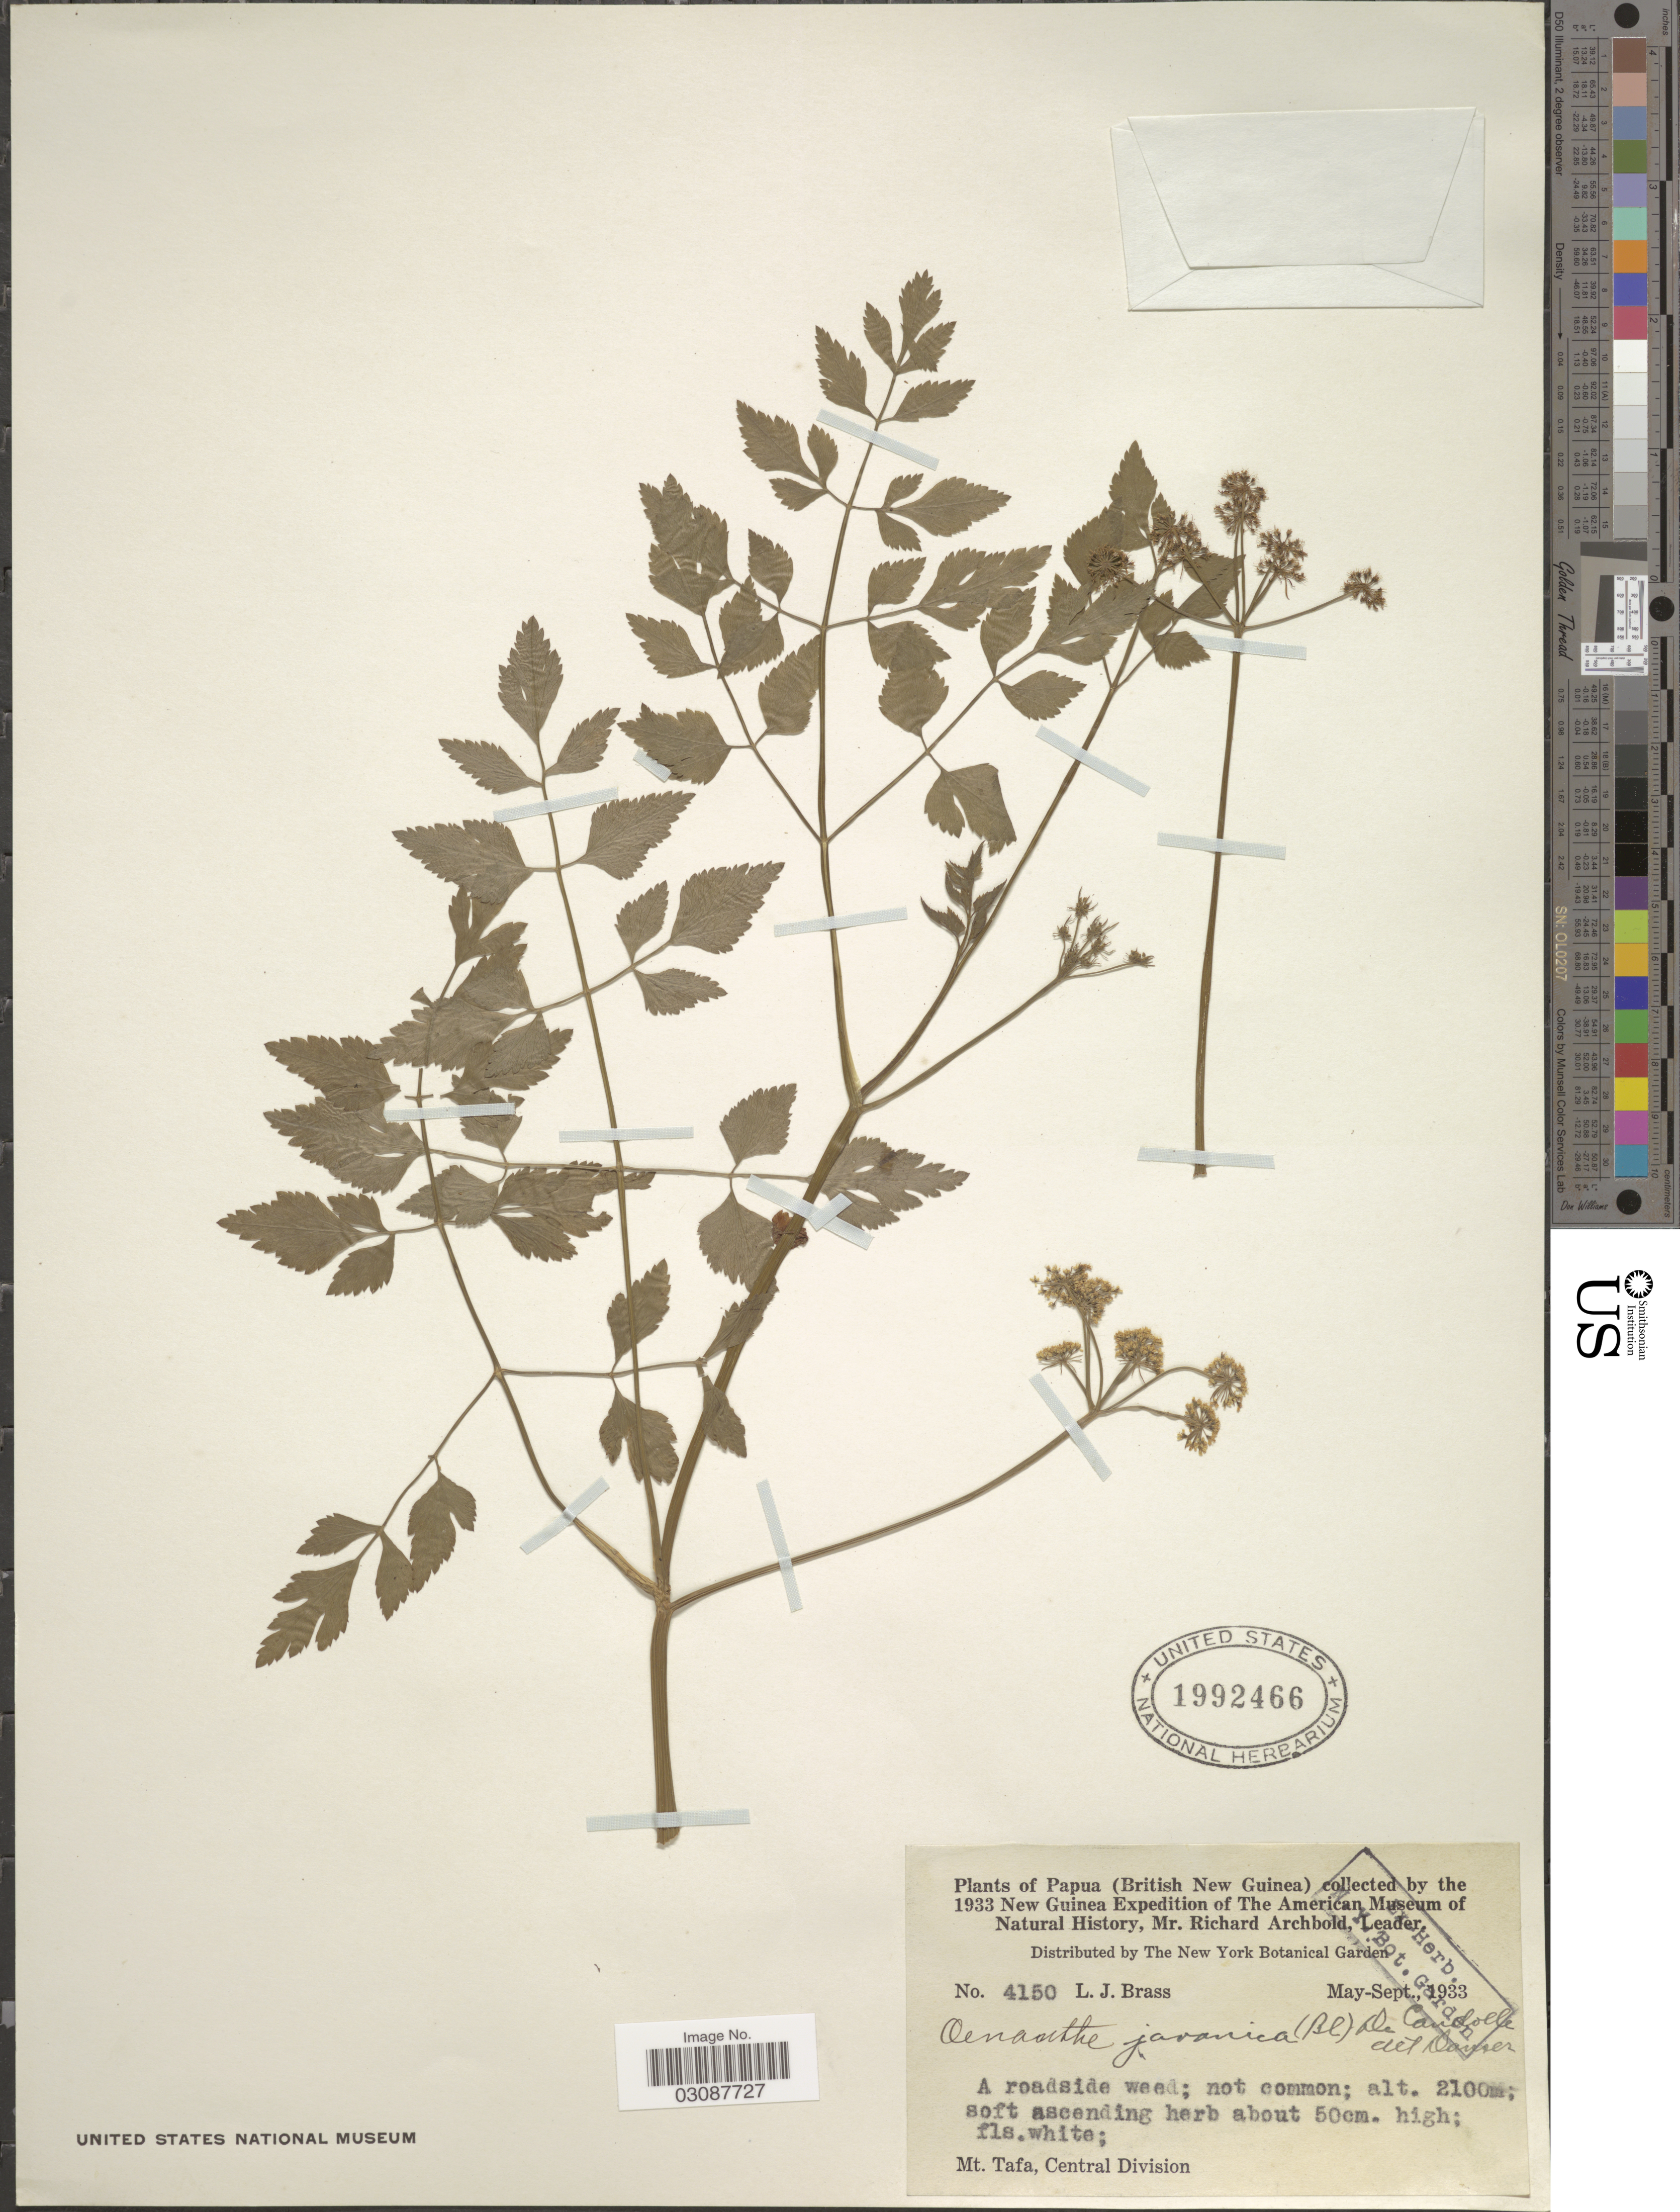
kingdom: Plantae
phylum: Tracheophyta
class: Magnoliopsida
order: Apiales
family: Apiaceae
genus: Oenanthe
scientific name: Oenanthe javanica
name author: (Blume) DC.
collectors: L. J. Brass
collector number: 4150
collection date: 1933-05/1933-09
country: Papua New Guinea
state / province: Central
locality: Papua (British New Guinea), Mt. Tafa, Central Division.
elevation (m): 2100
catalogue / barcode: US 1992466